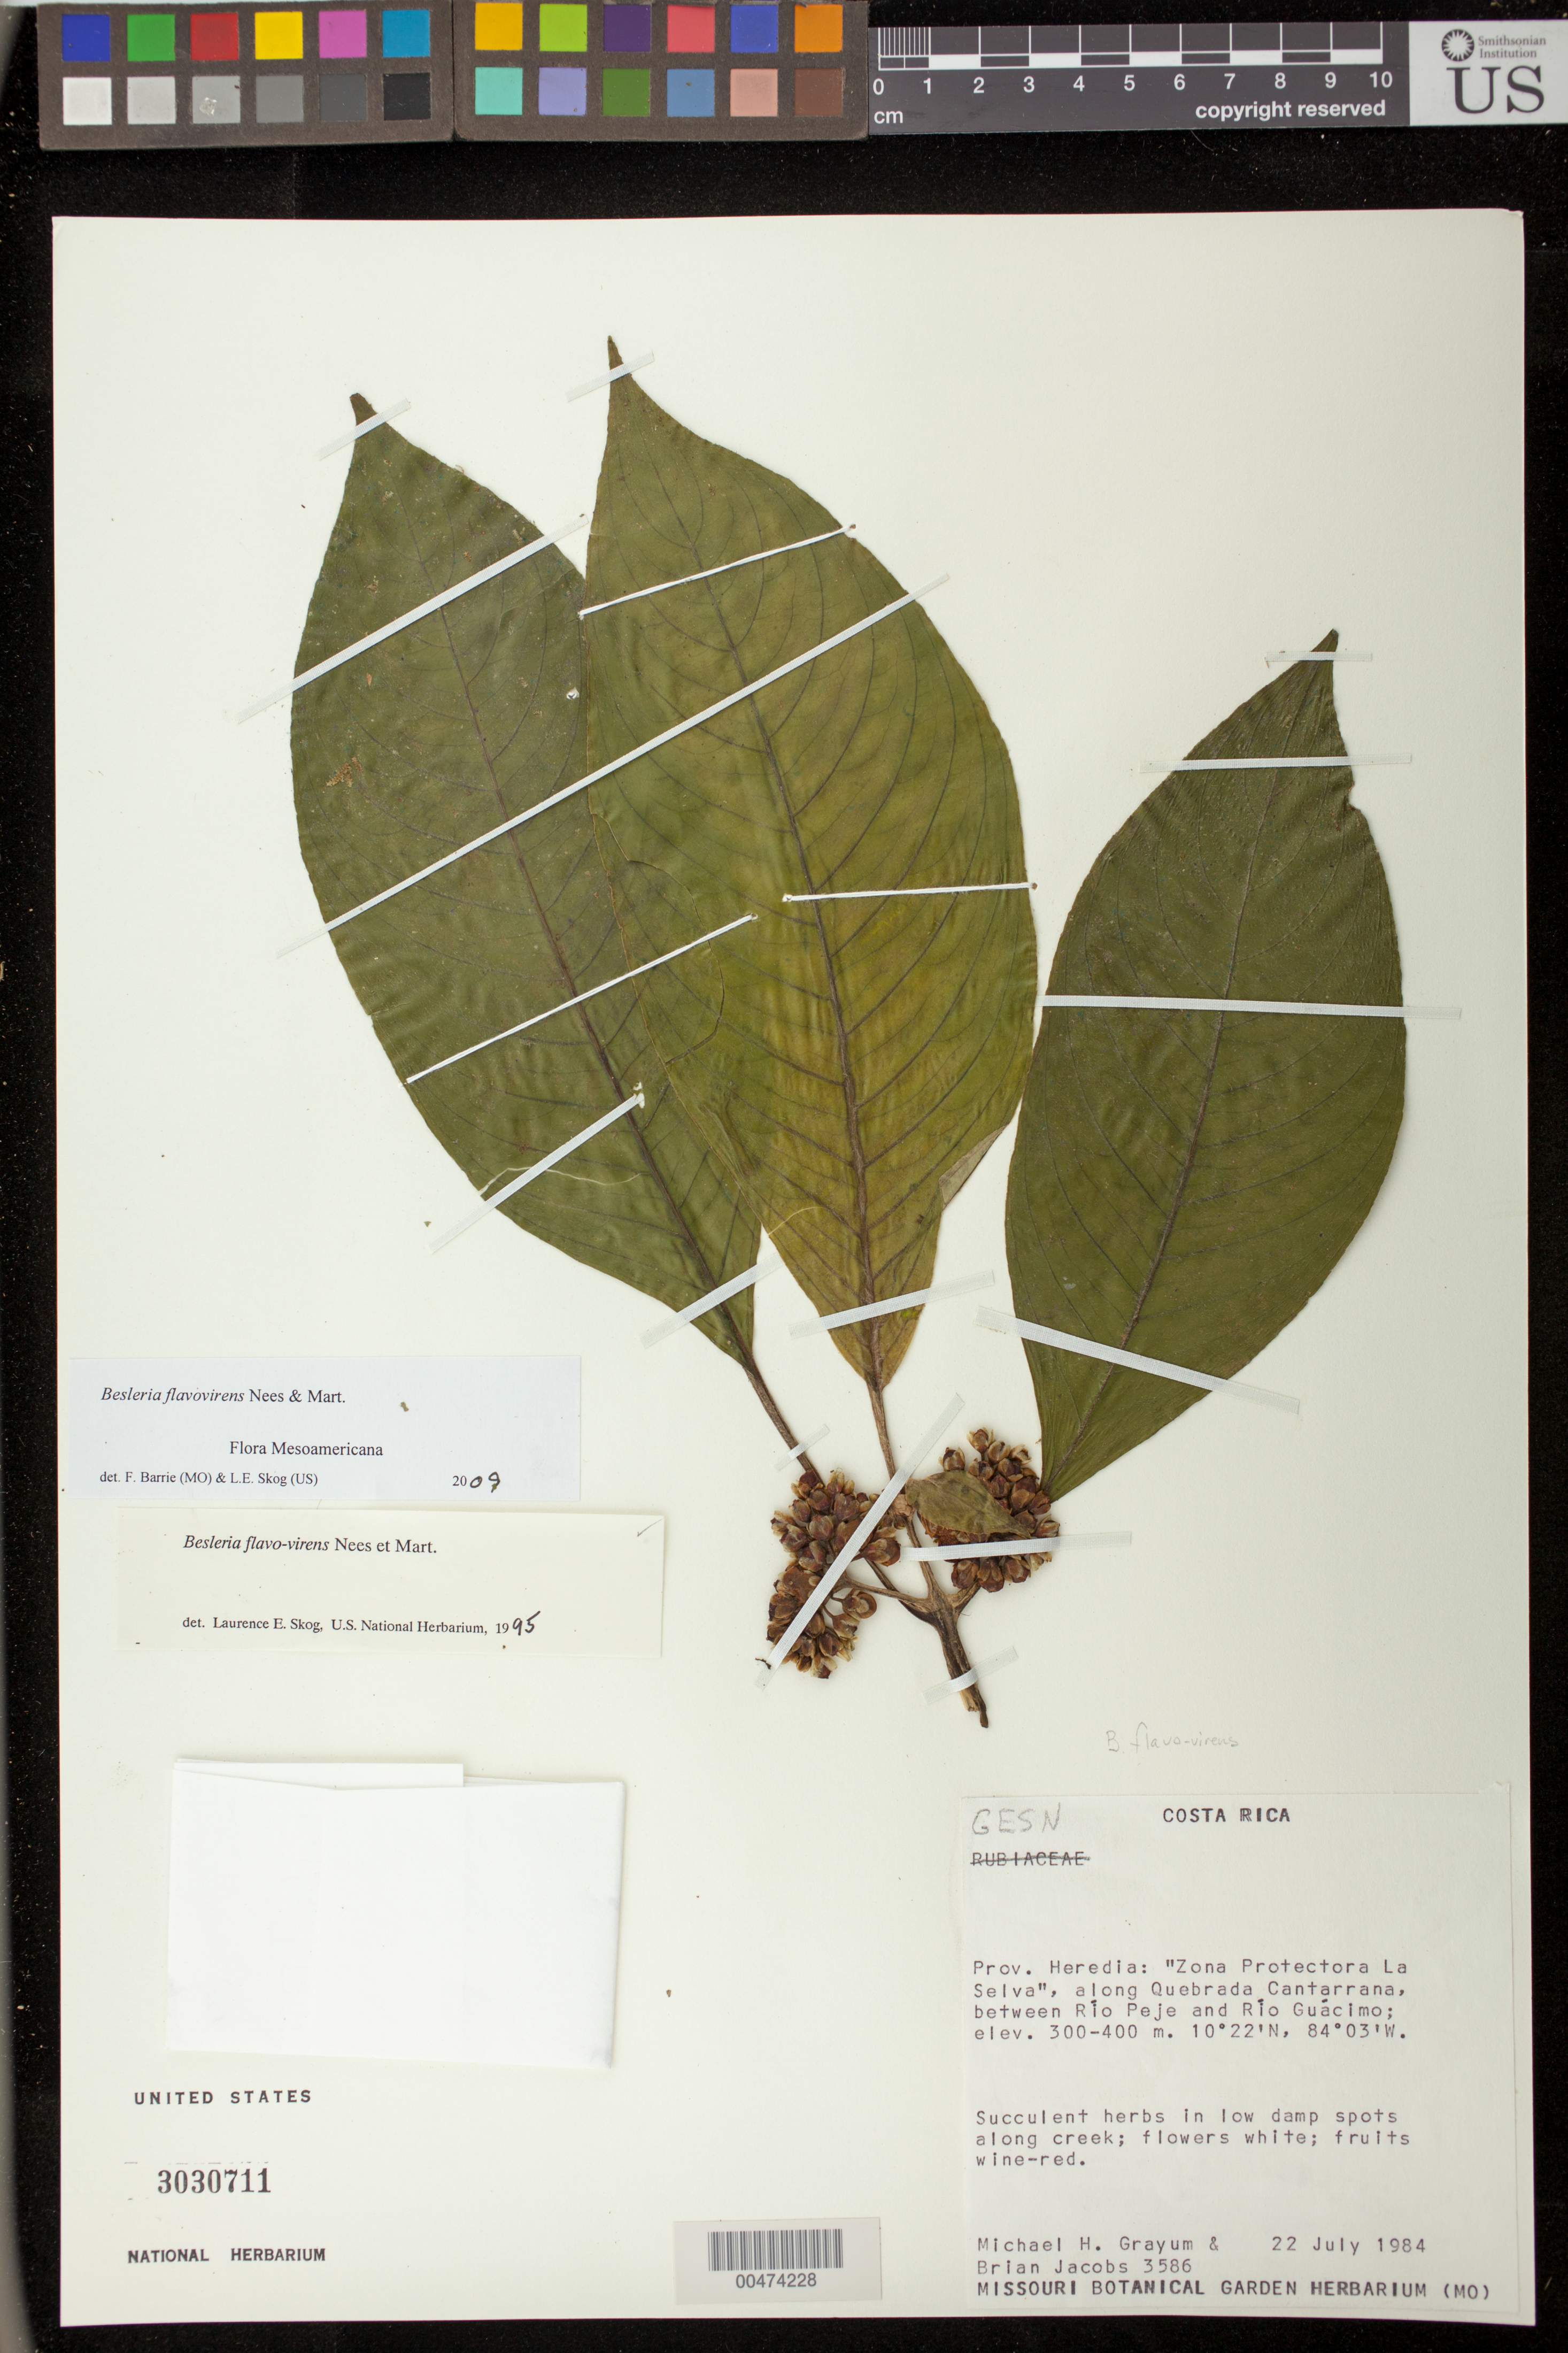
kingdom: Plantae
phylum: Tracheophyta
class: Magnoliopsida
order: Lamiales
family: Gesneriaceae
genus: Besleria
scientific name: Besleria flavo-virens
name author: Nees & Mart.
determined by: Skog, Laurence E.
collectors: M. H. Grayum & B. Jacobs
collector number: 3586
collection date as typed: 22 Jul 1984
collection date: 1984-07-22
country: Costa Rica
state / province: Heredia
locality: Zona Protectora La Selva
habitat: in low damp spots along creek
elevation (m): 300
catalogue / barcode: US 3030711